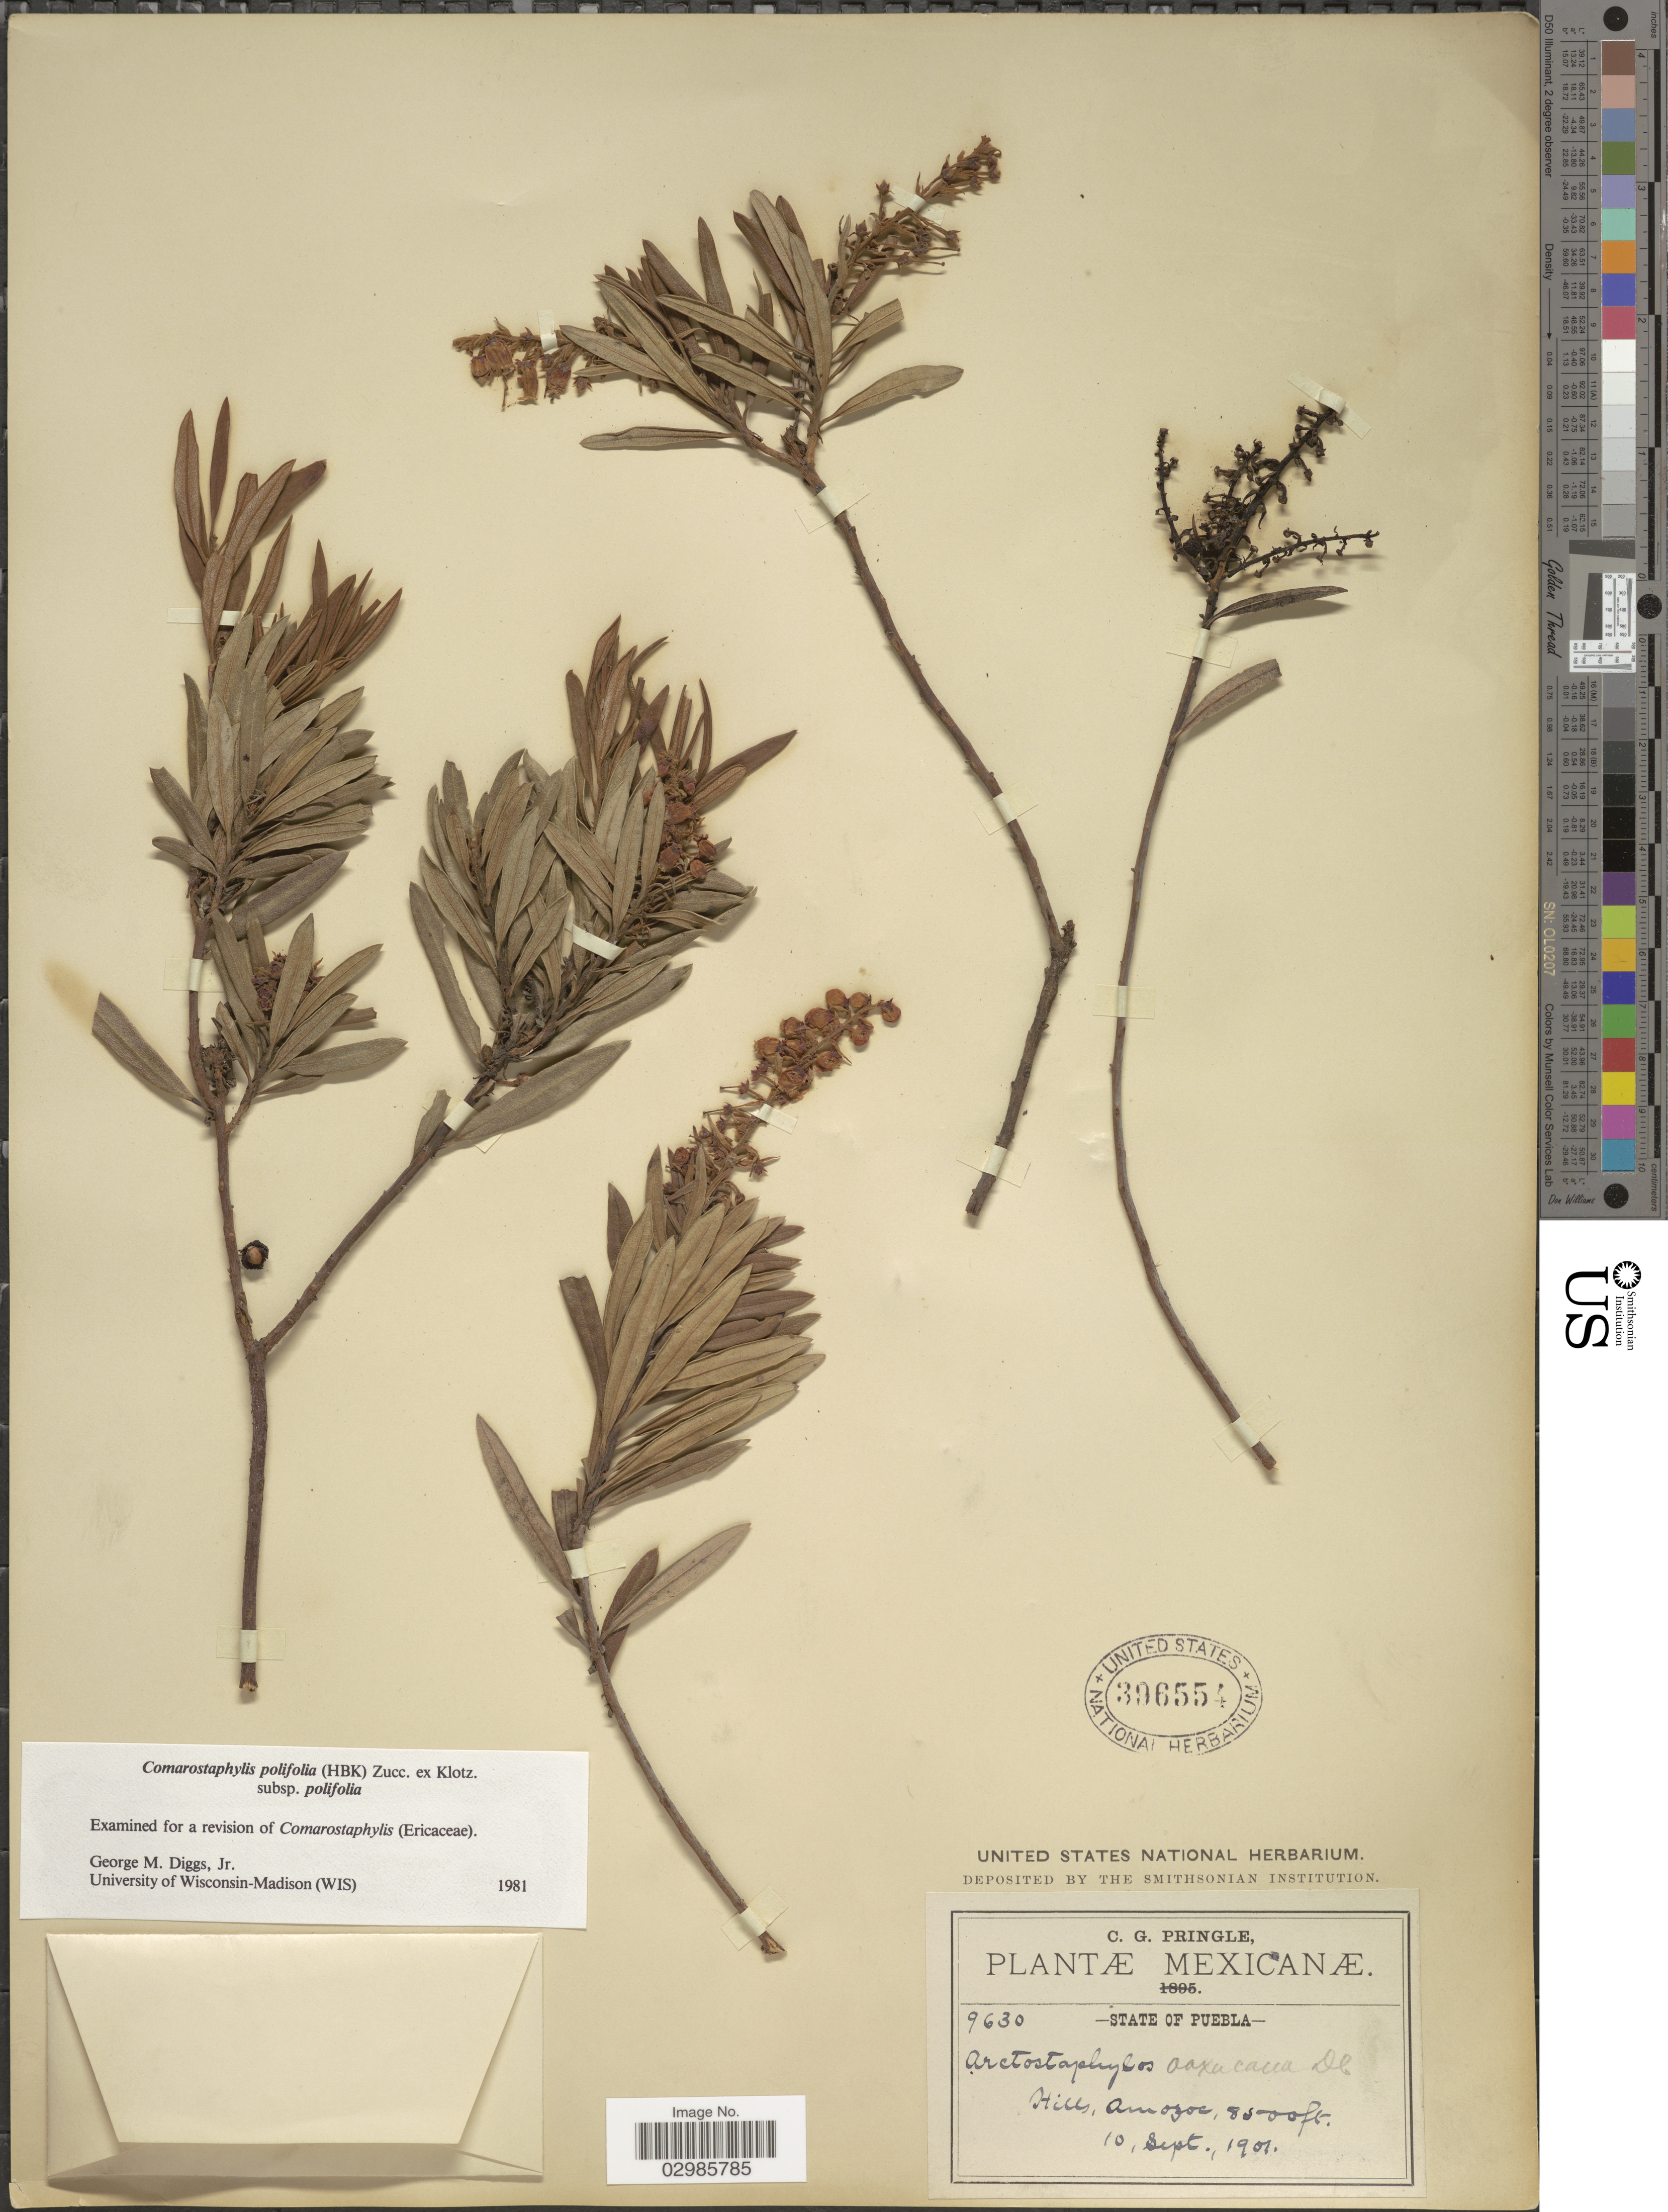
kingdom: Plantae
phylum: Tracheophyta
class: Magnoliopsida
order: Ericales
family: Ericaceae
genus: Comarostaphylis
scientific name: Comarostaphylis polifolia subsp. polifolia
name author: (Kunth) Zucc. ex Klotzsch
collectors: C. G. Pringle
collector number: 9630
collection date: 1901-09-10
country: Mexico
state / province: Puebla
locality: Hills, Amozoc.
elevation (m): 2591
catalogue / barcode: US 396554